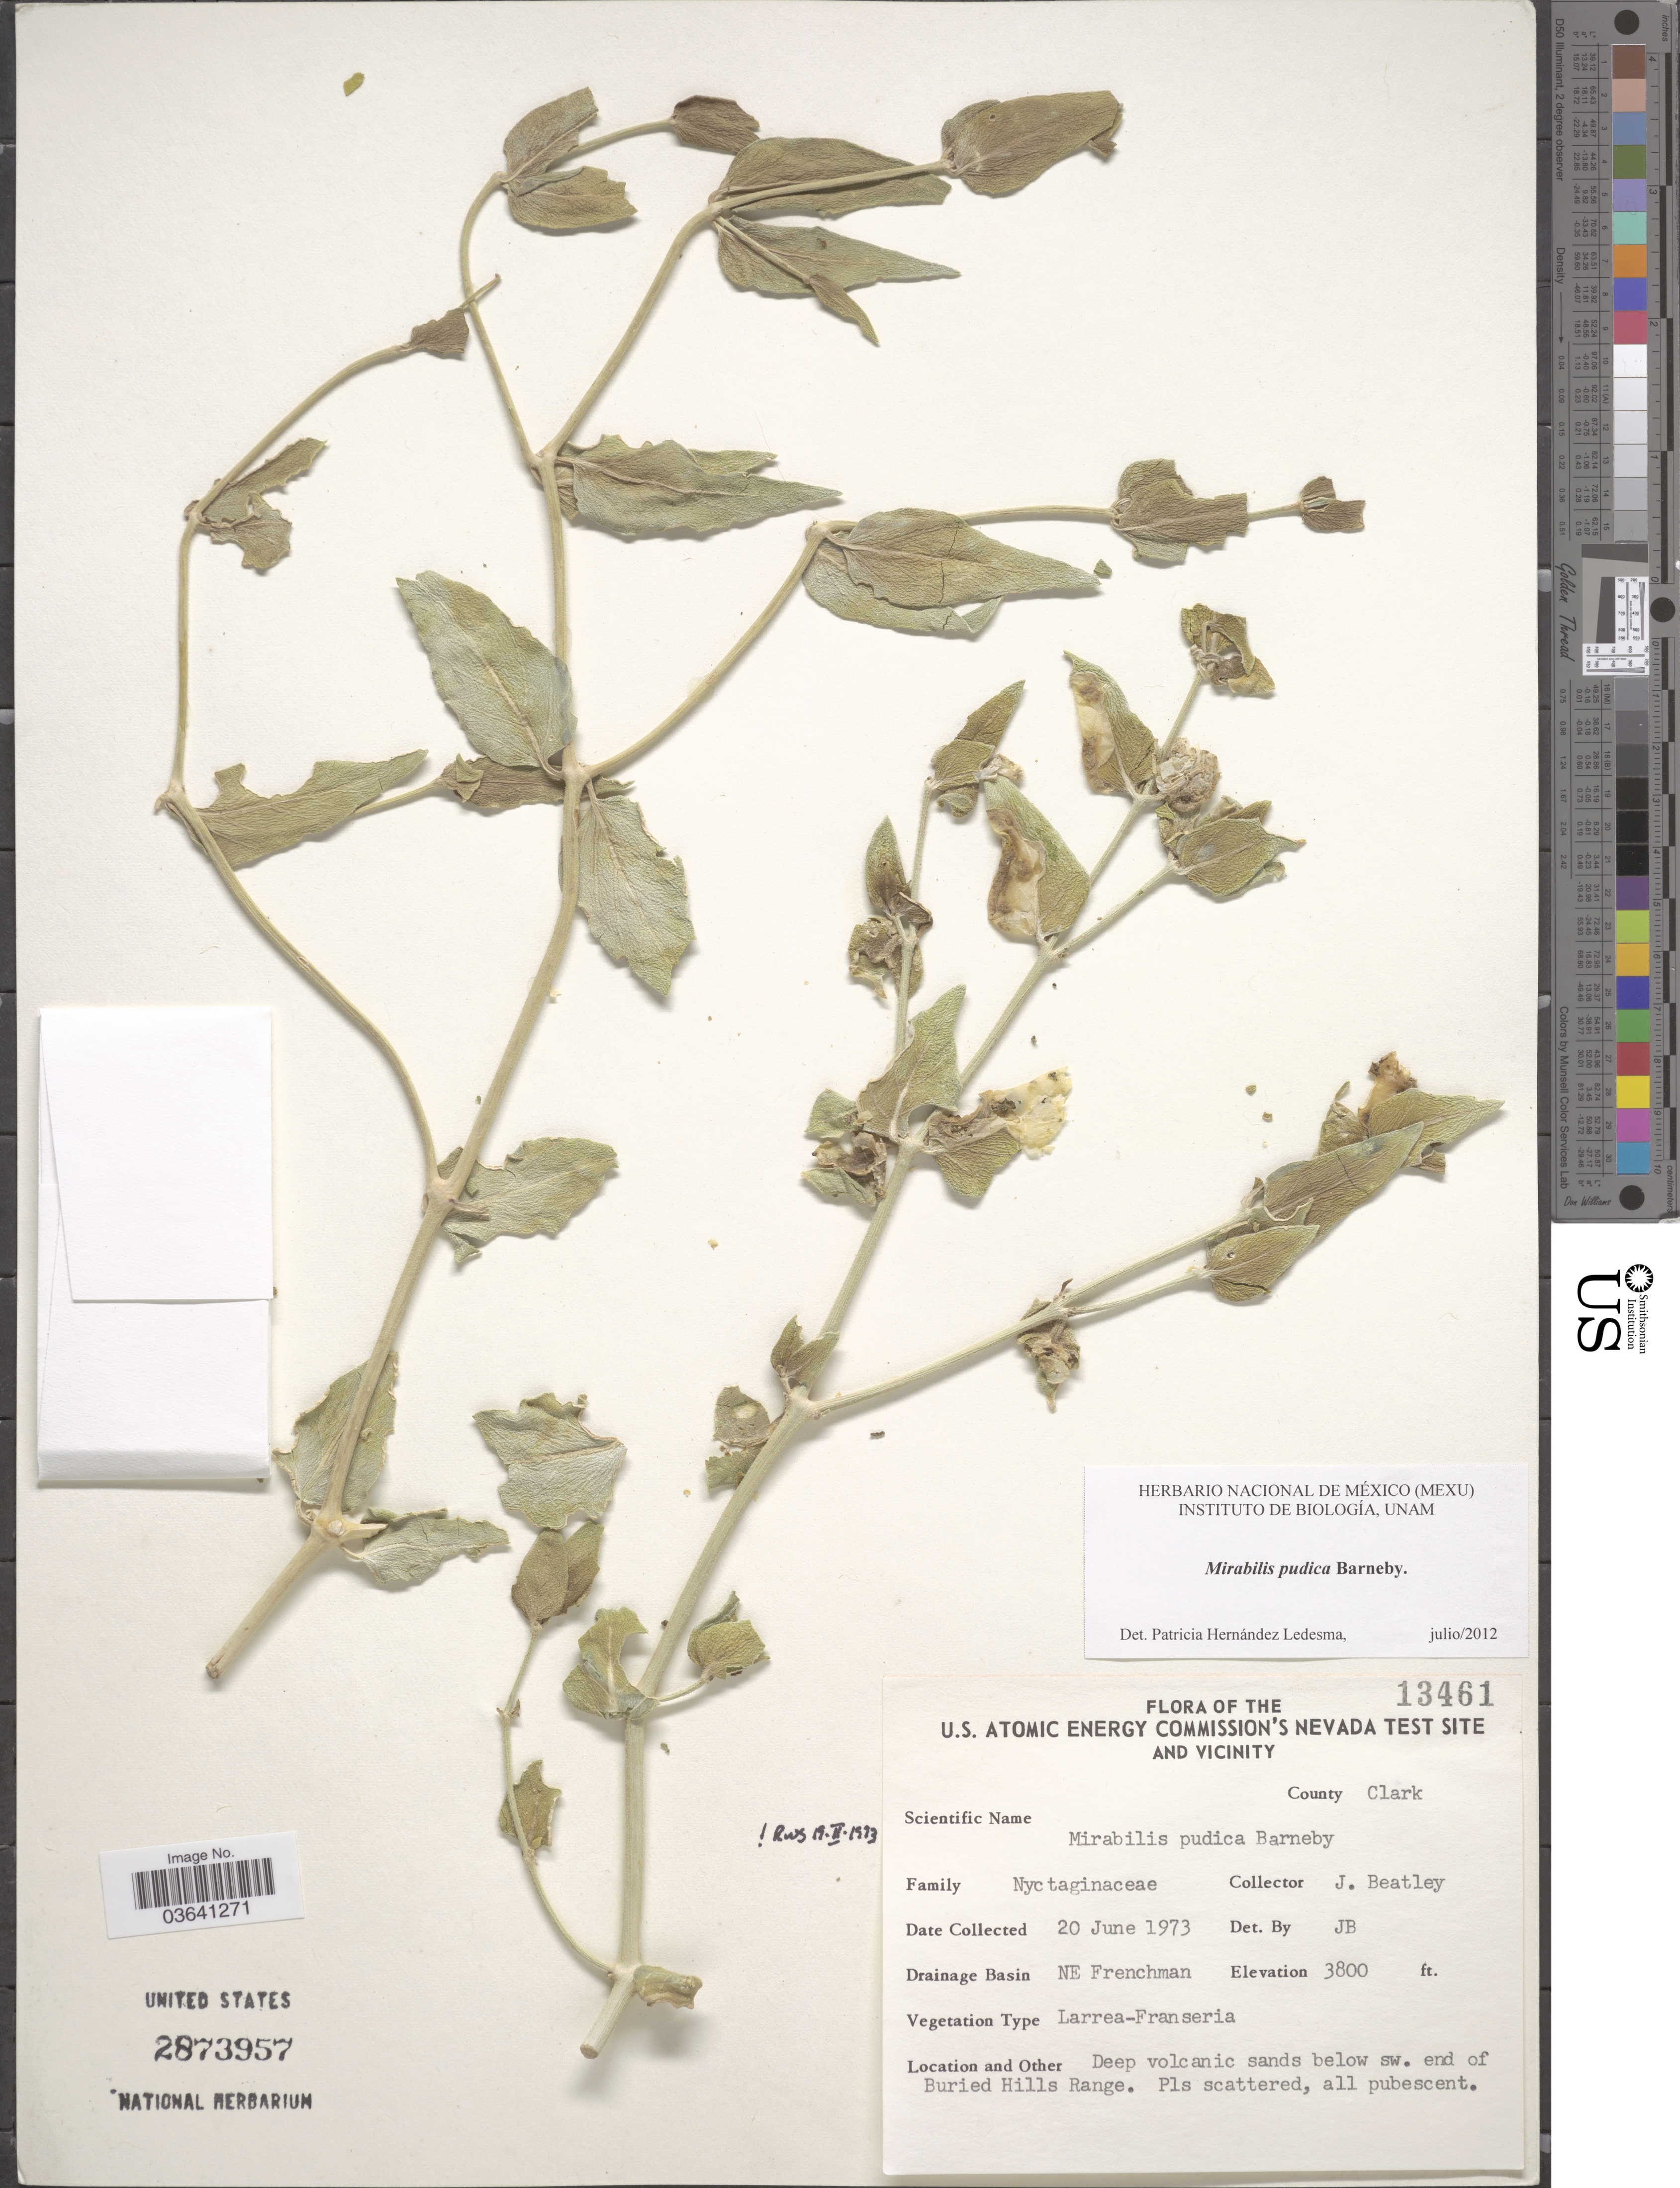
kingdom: Plantae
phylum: Tracheophyta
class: Magnoliopsida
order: Caryophyllales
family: Nyctaginaceae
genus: Mirabilis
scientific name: Mirabilis pudica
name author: Barneby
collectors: J. C. Beatley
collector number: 13461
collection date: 1973-06-20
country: United States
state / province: Nevada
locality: U.S. Atomic Energy Commission's Nevada Test Site and Vicinity. County Clark. Drainage Basin NE Frenchman. Below sw. end of Buried Hills Range.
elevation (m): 1158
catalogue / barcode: US 2873957